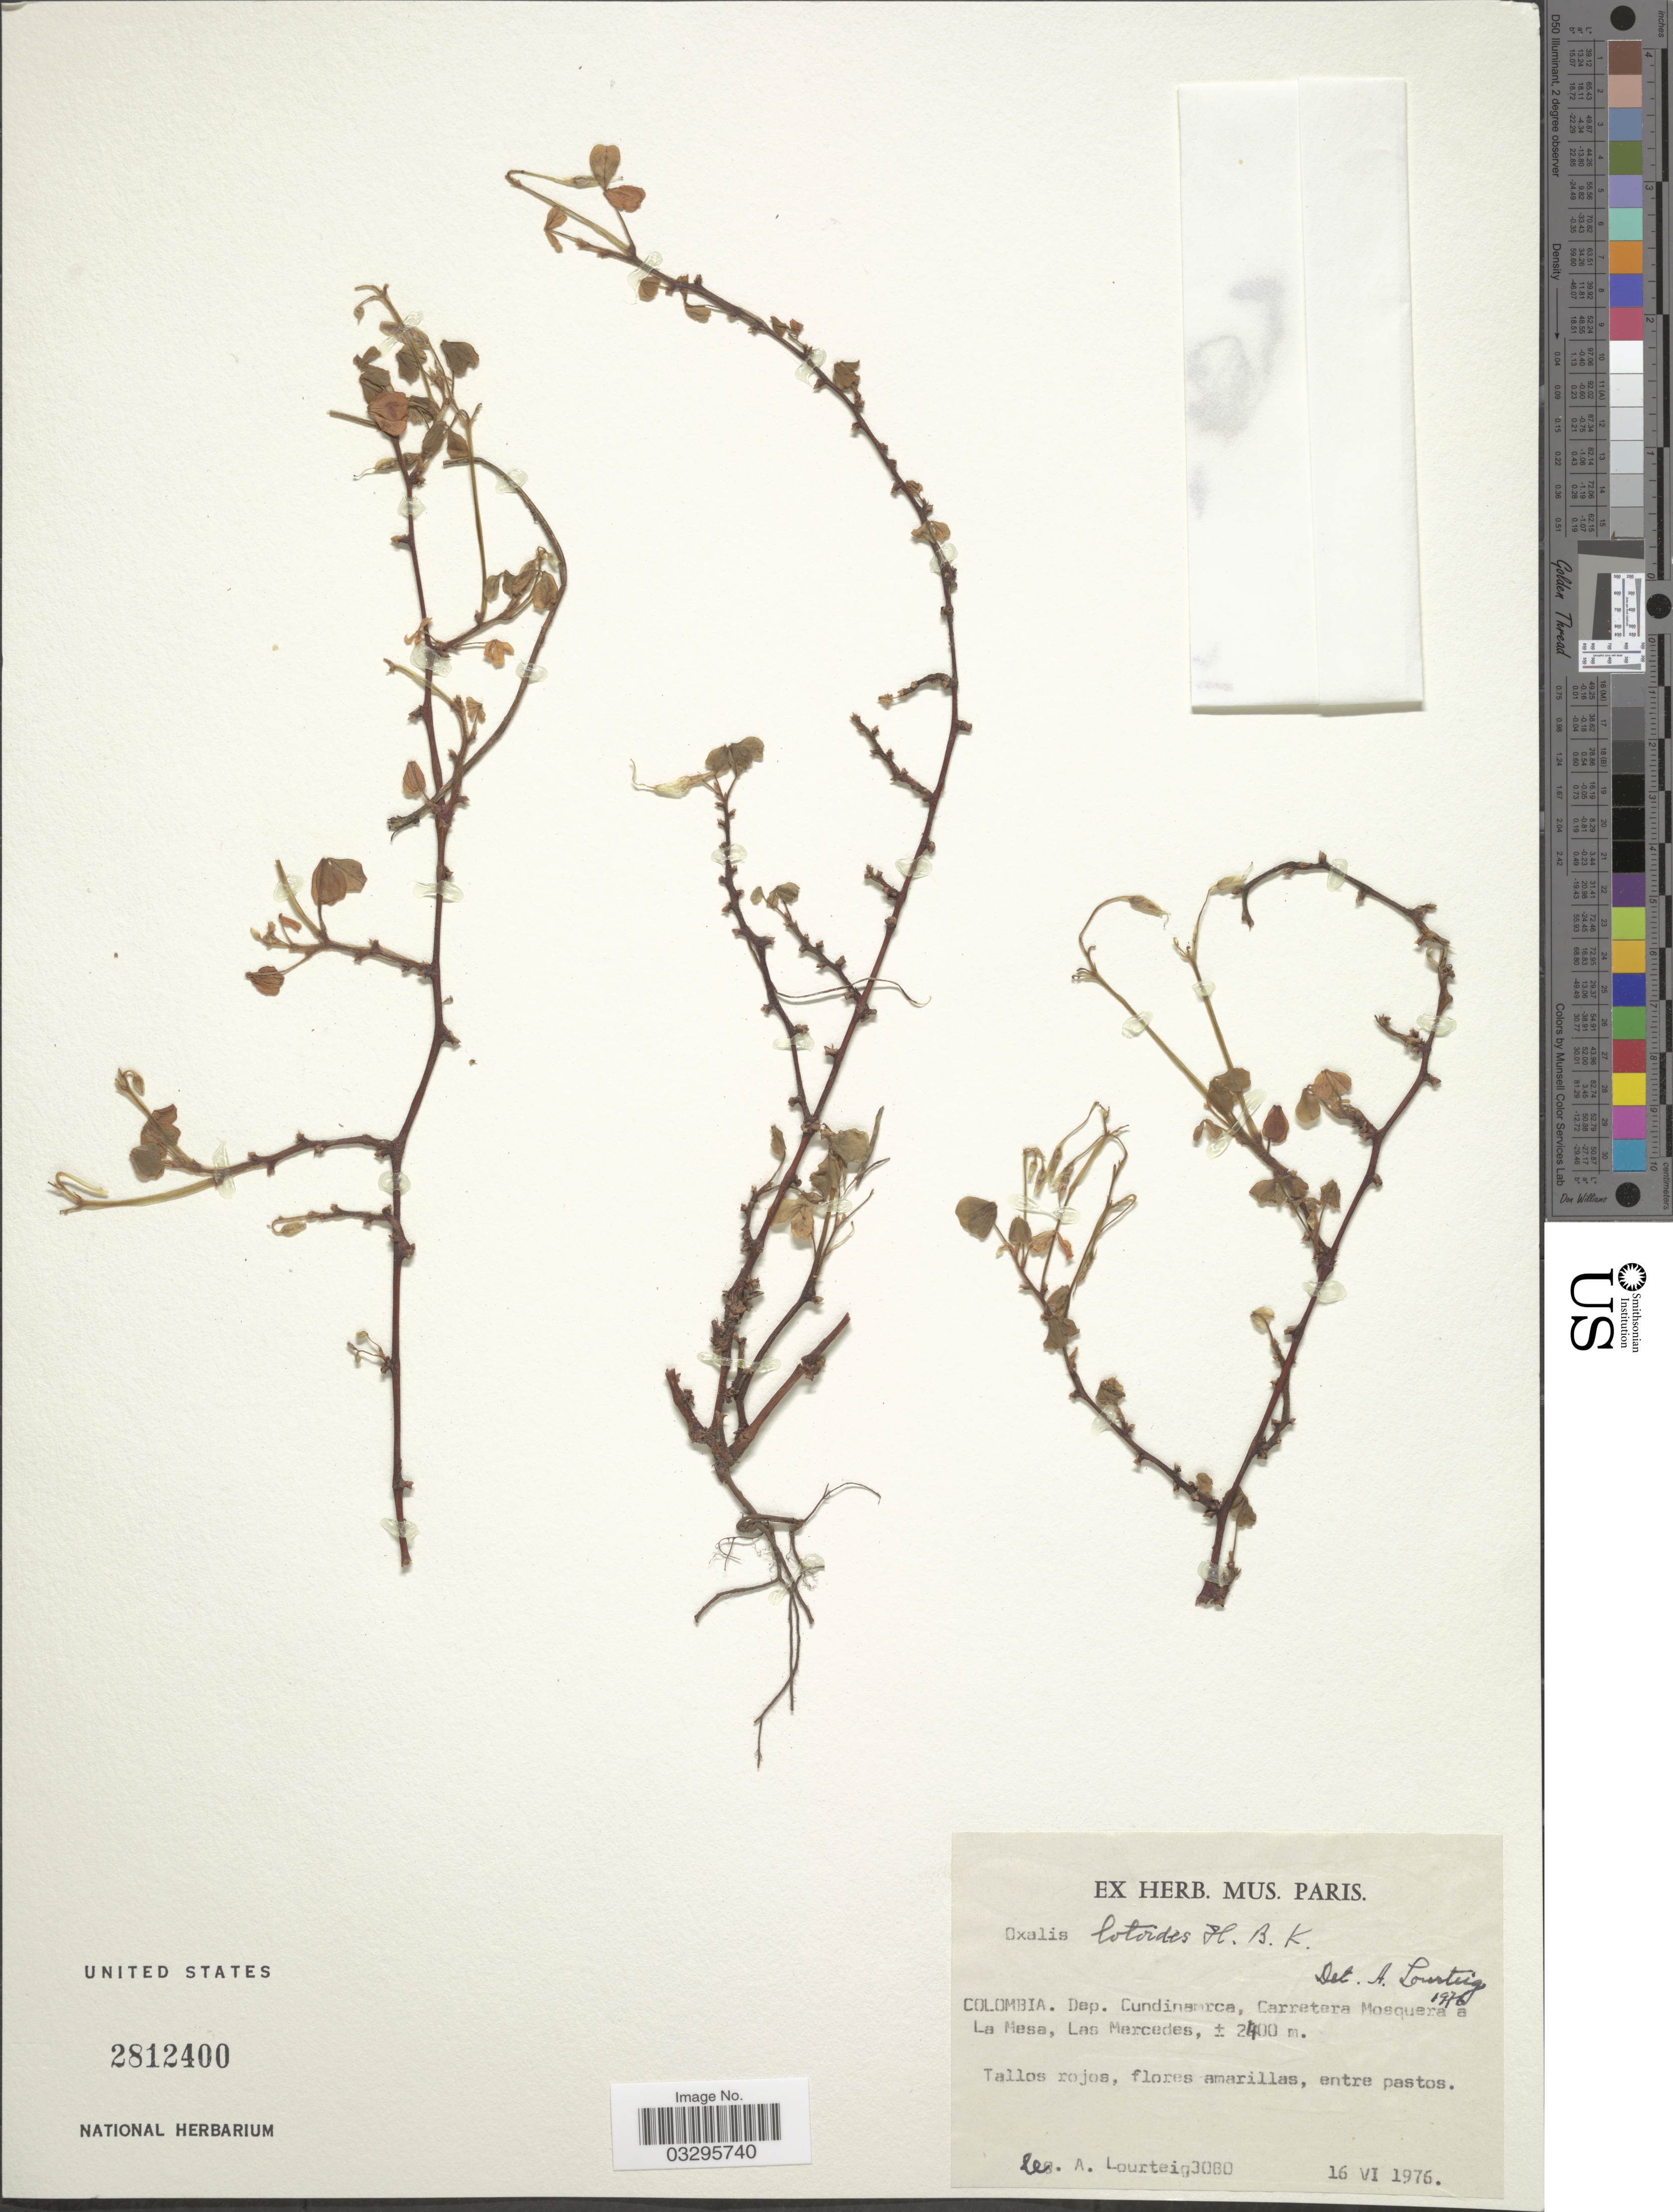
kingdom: Plantae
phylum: Tracheophyta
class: Magnoliopsida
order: Oxalidales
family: Oxalidaceae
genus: Oxalis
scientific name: Oxalis lotoides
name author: Kunth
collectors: A. Lourteig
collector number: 3080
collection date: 1976-06-16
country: Colombia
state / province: Cundinamarca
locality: Dep. Cundinamarca, Carretera Mosquera a La Mesa, Las Mercedes.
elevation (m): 2400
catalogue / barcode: US 2812400